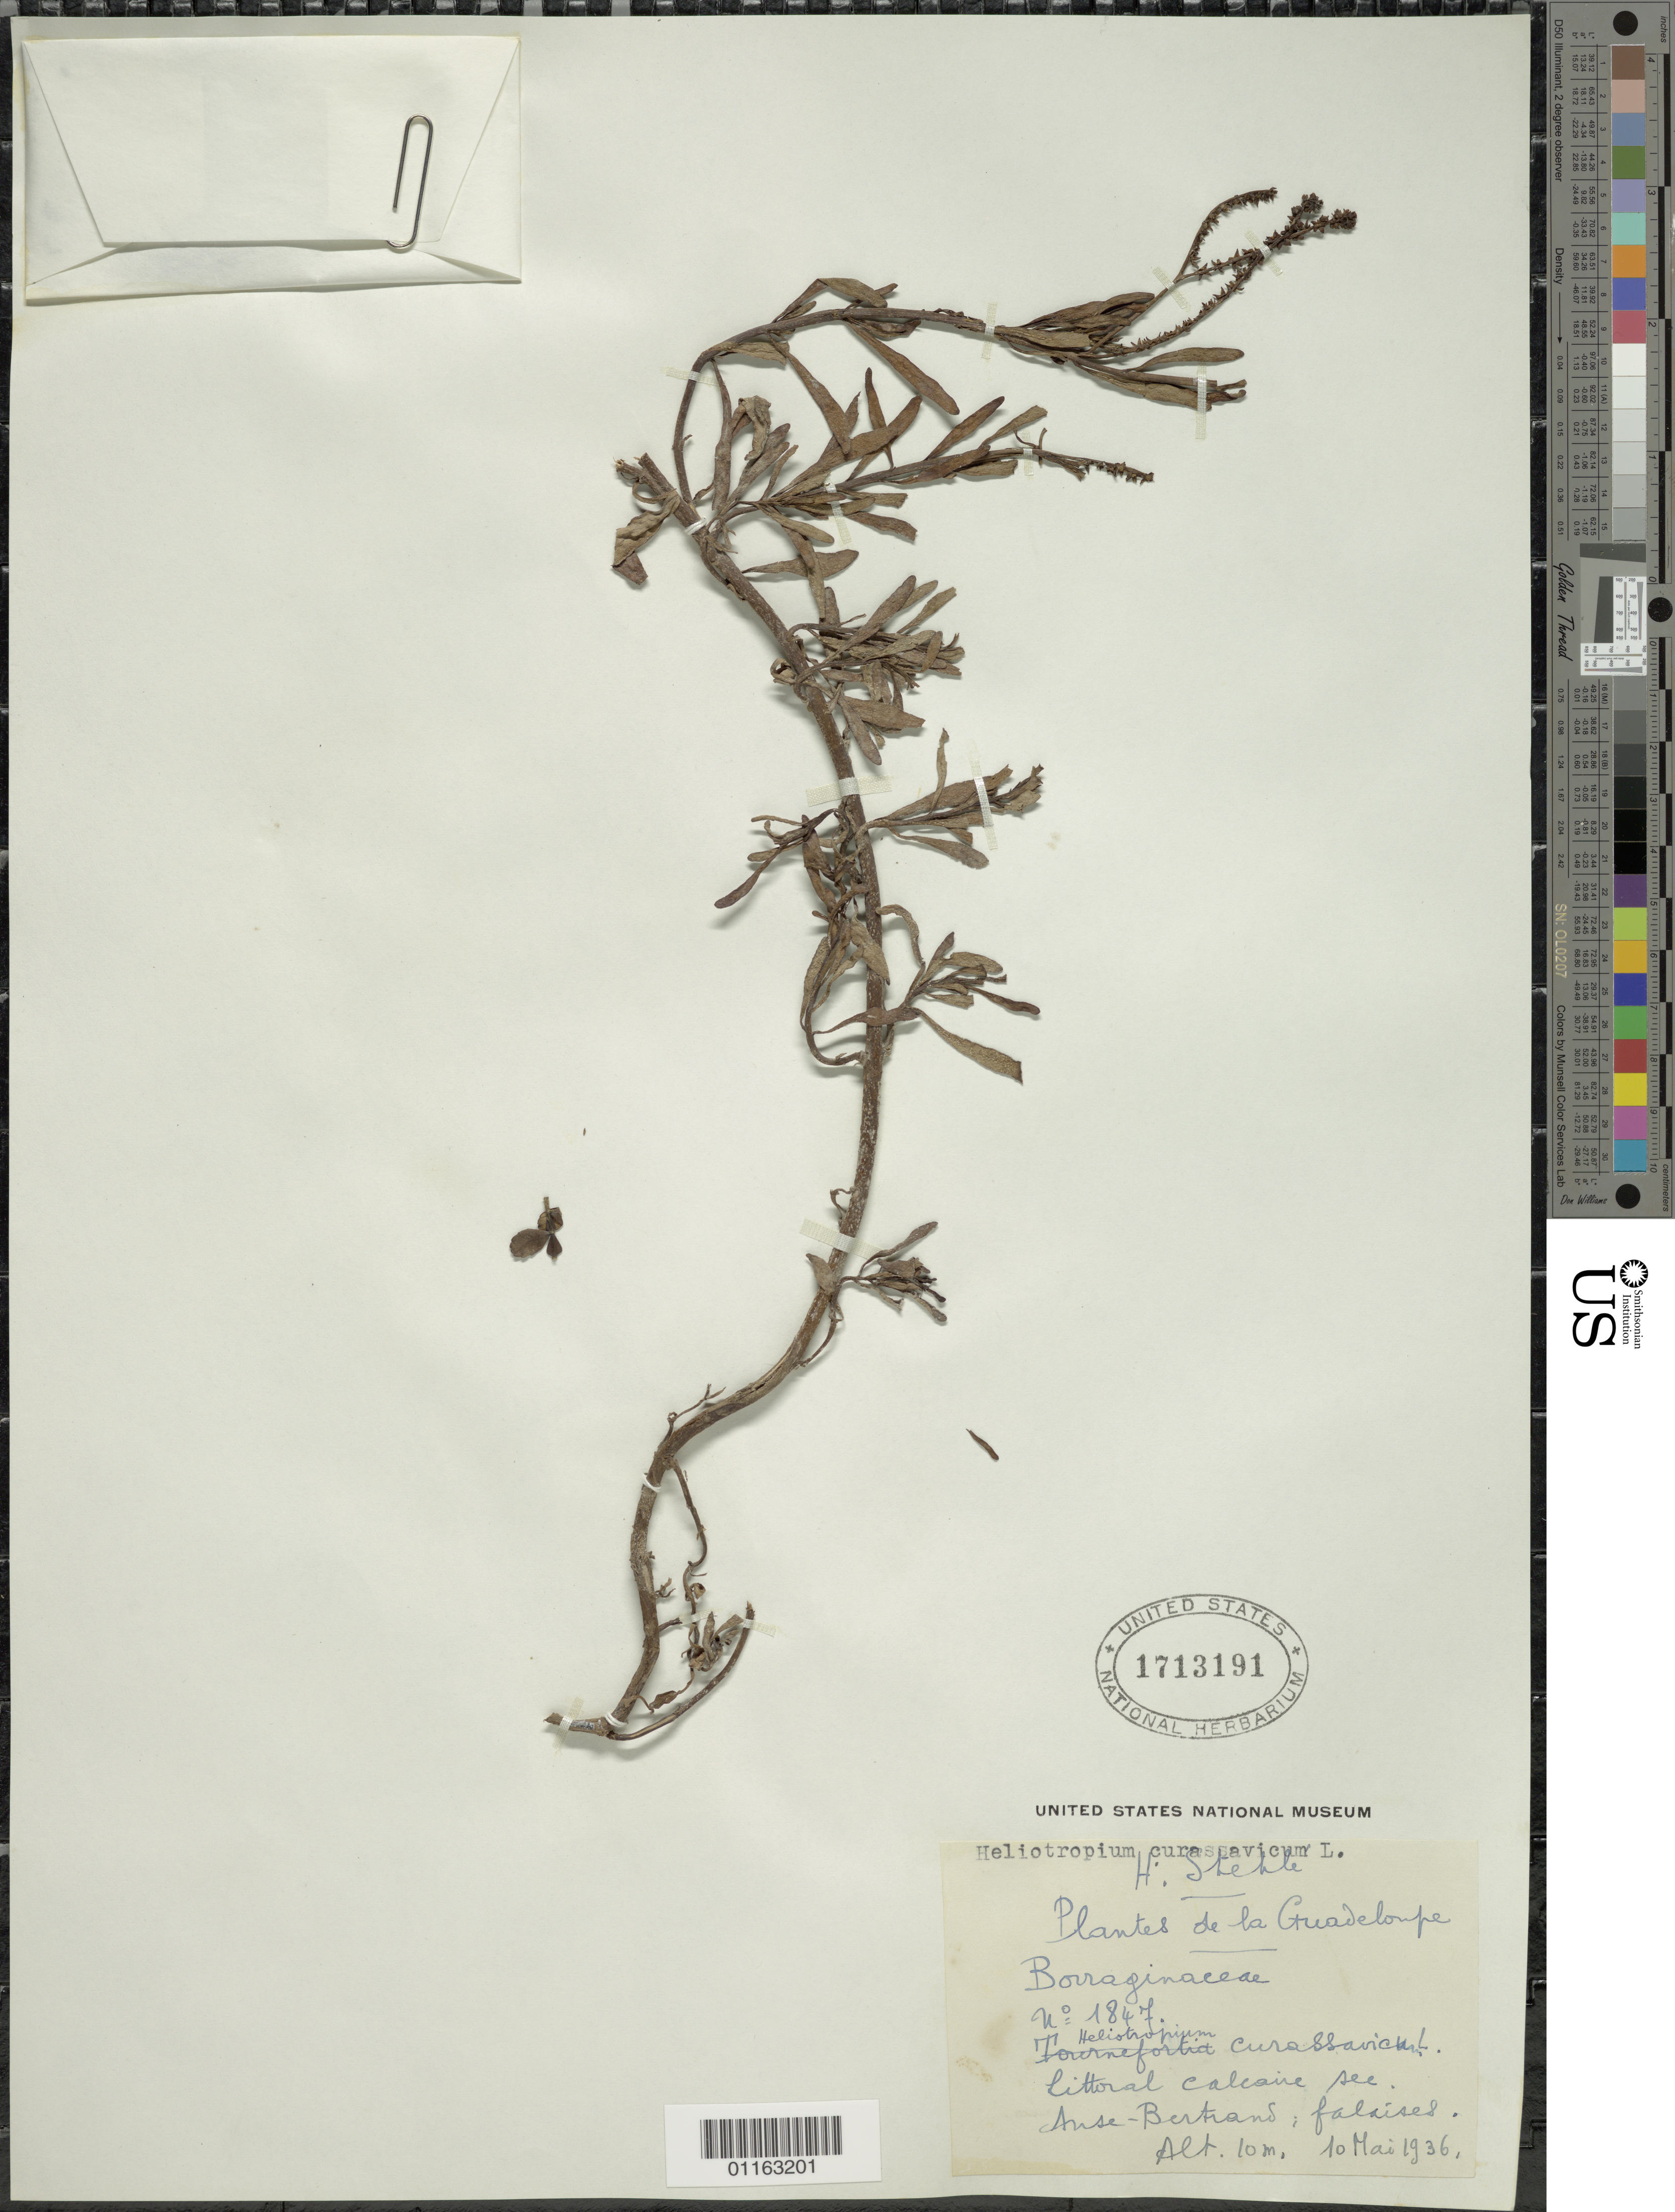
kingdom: Plantae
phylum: Tracheophyta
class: Magnoliopsida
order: Boraginales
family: Heliotropiaceae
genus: Heliotropium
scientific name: Heliotropium curassavicum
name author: L.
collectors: H. Stehlé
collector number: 1847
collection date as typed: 10 May 1936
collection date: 1936-05-10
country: Guadeloupe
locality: Anse-Bertrand; falaises; littoral calcaire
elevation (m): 10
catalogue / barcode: US 1713191